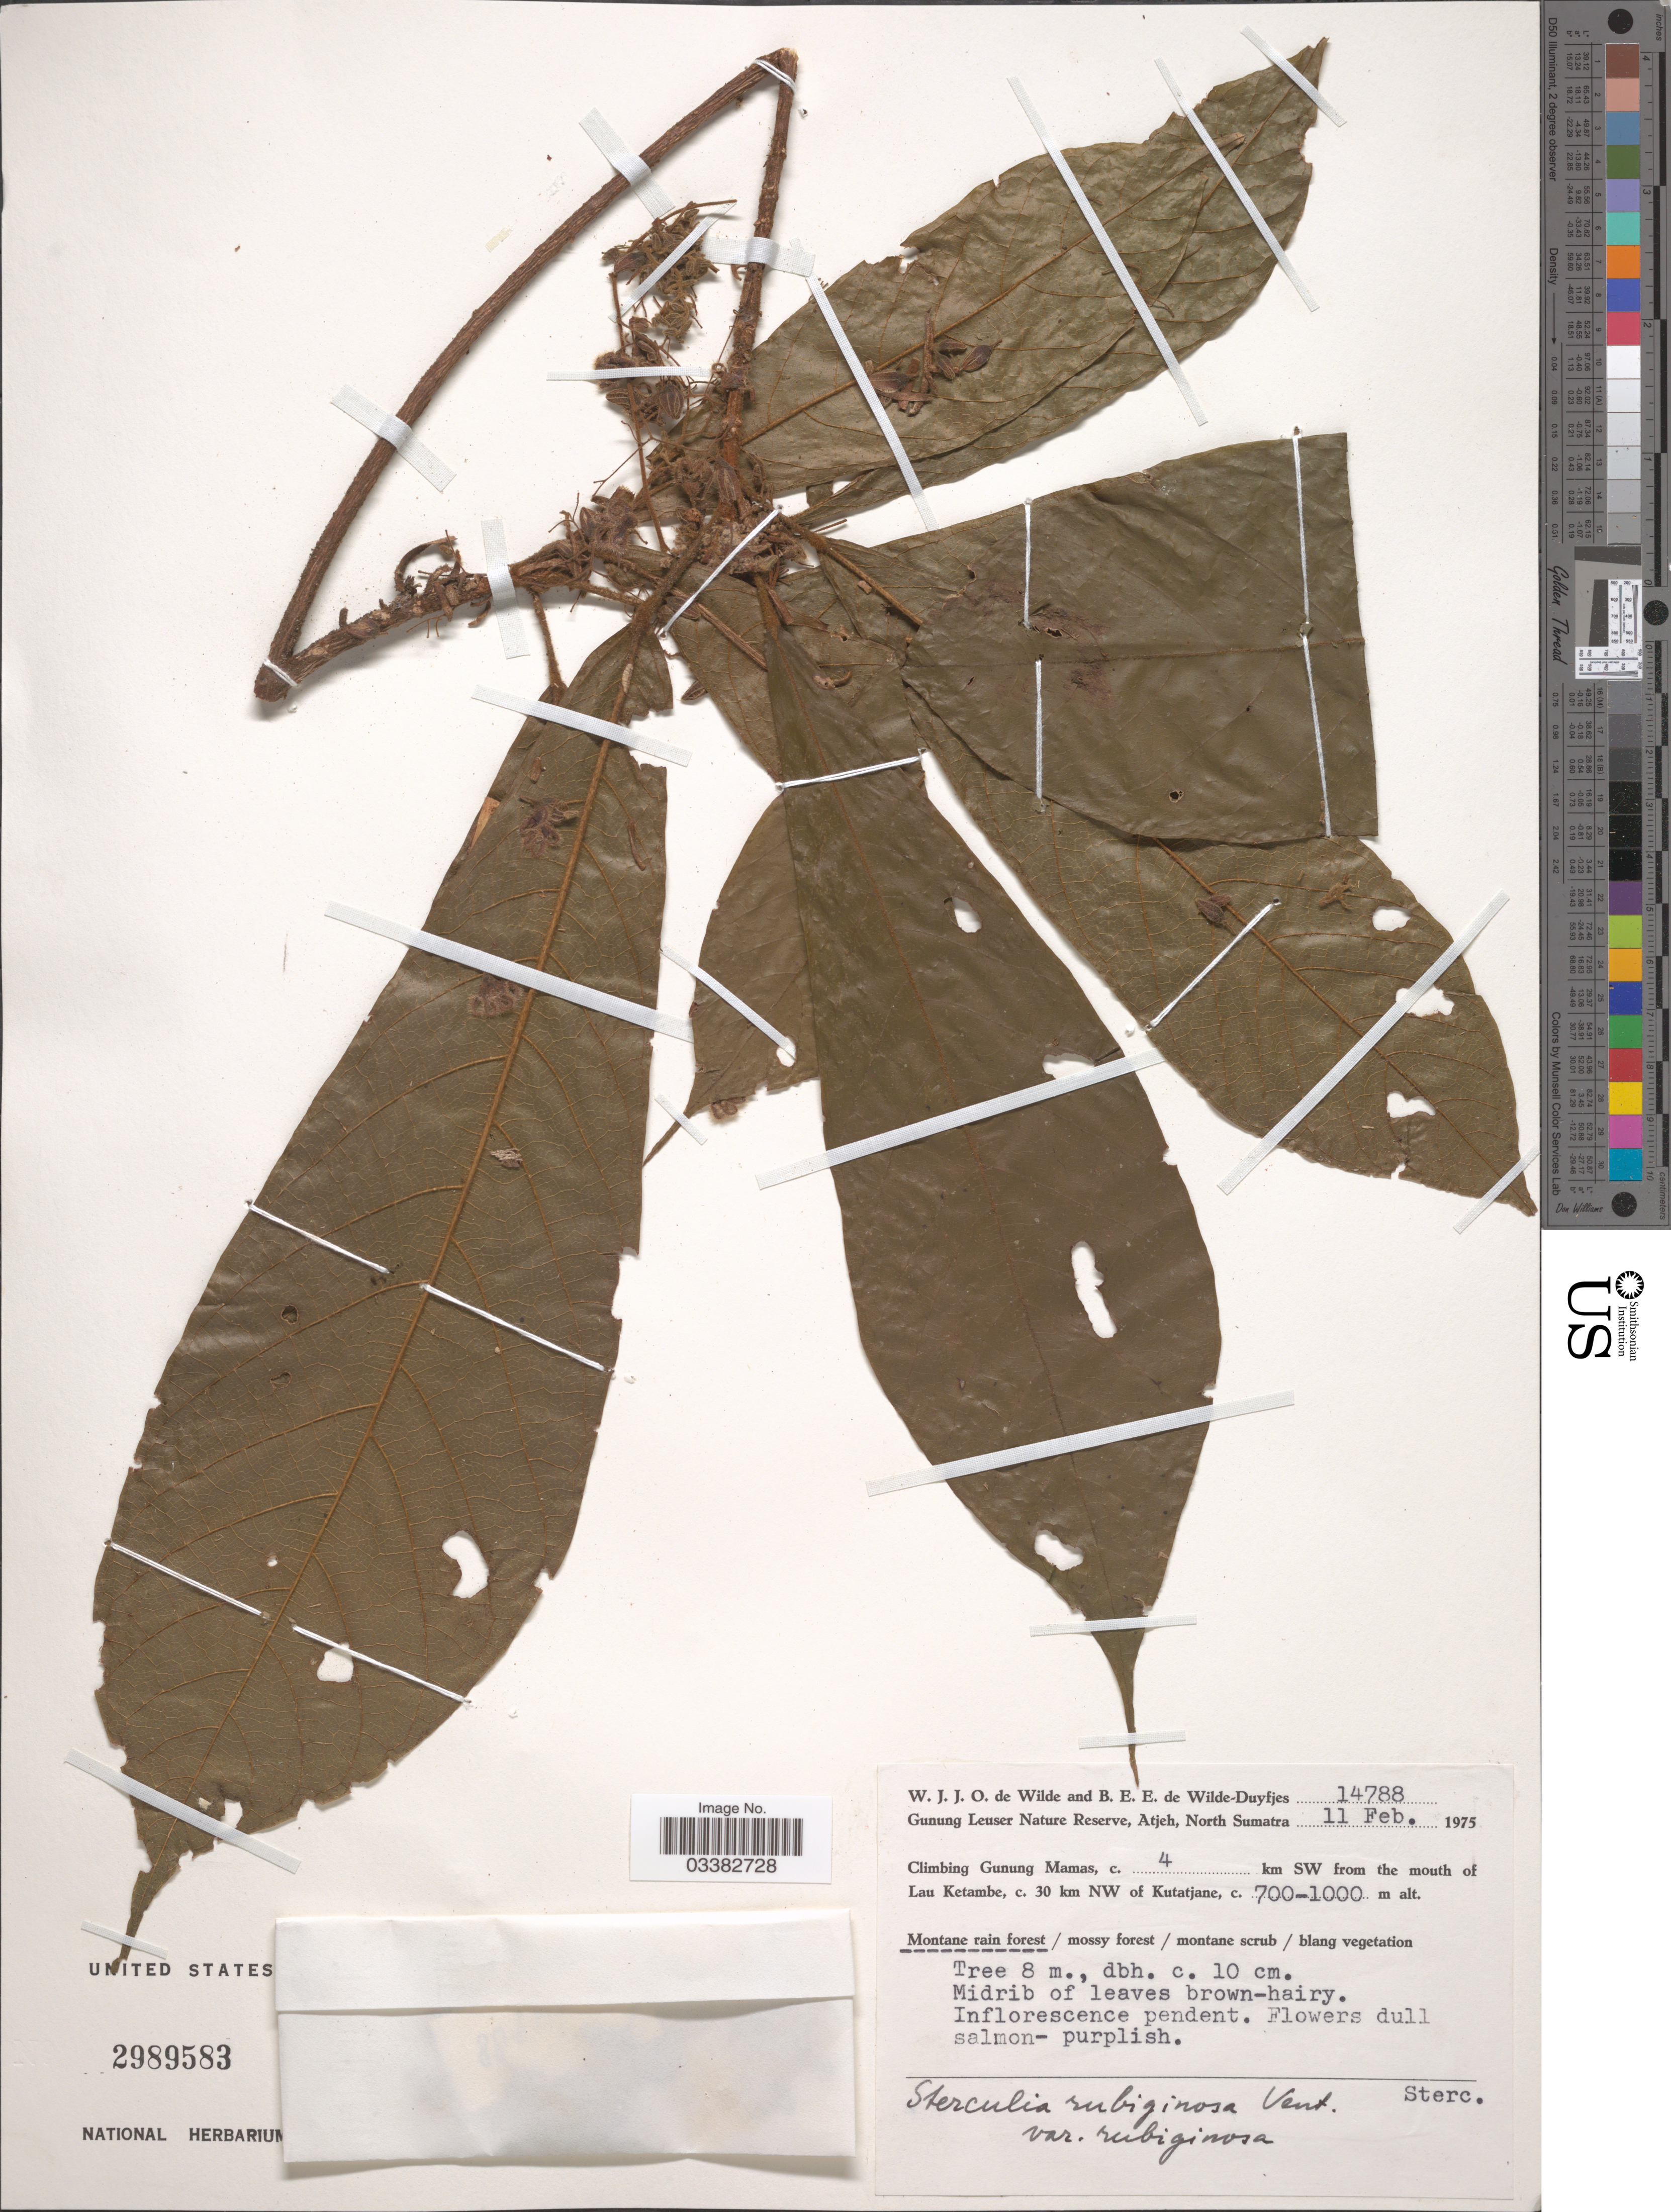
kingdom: Plantae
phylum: Tracheophyta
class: Magnoliopsida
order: Malvales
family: Malvaceae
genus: Sterculia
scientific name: Sterculia rubiginosa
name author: Vent.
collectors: W. J. de Wilde & B. E. de Wilde-Duyfjes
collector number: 14788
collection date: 1975-02-11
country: Indonesia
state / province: Sumatra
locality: Gunung Leuser Nature Reserve, Atjeh, North Sumatra. Climbing Gunung Mamas, c. 4 km SW from the mouth of Lau Ketambe, c. 30 km NW of Kutatjane.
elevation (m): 700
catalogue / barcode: US 2989583